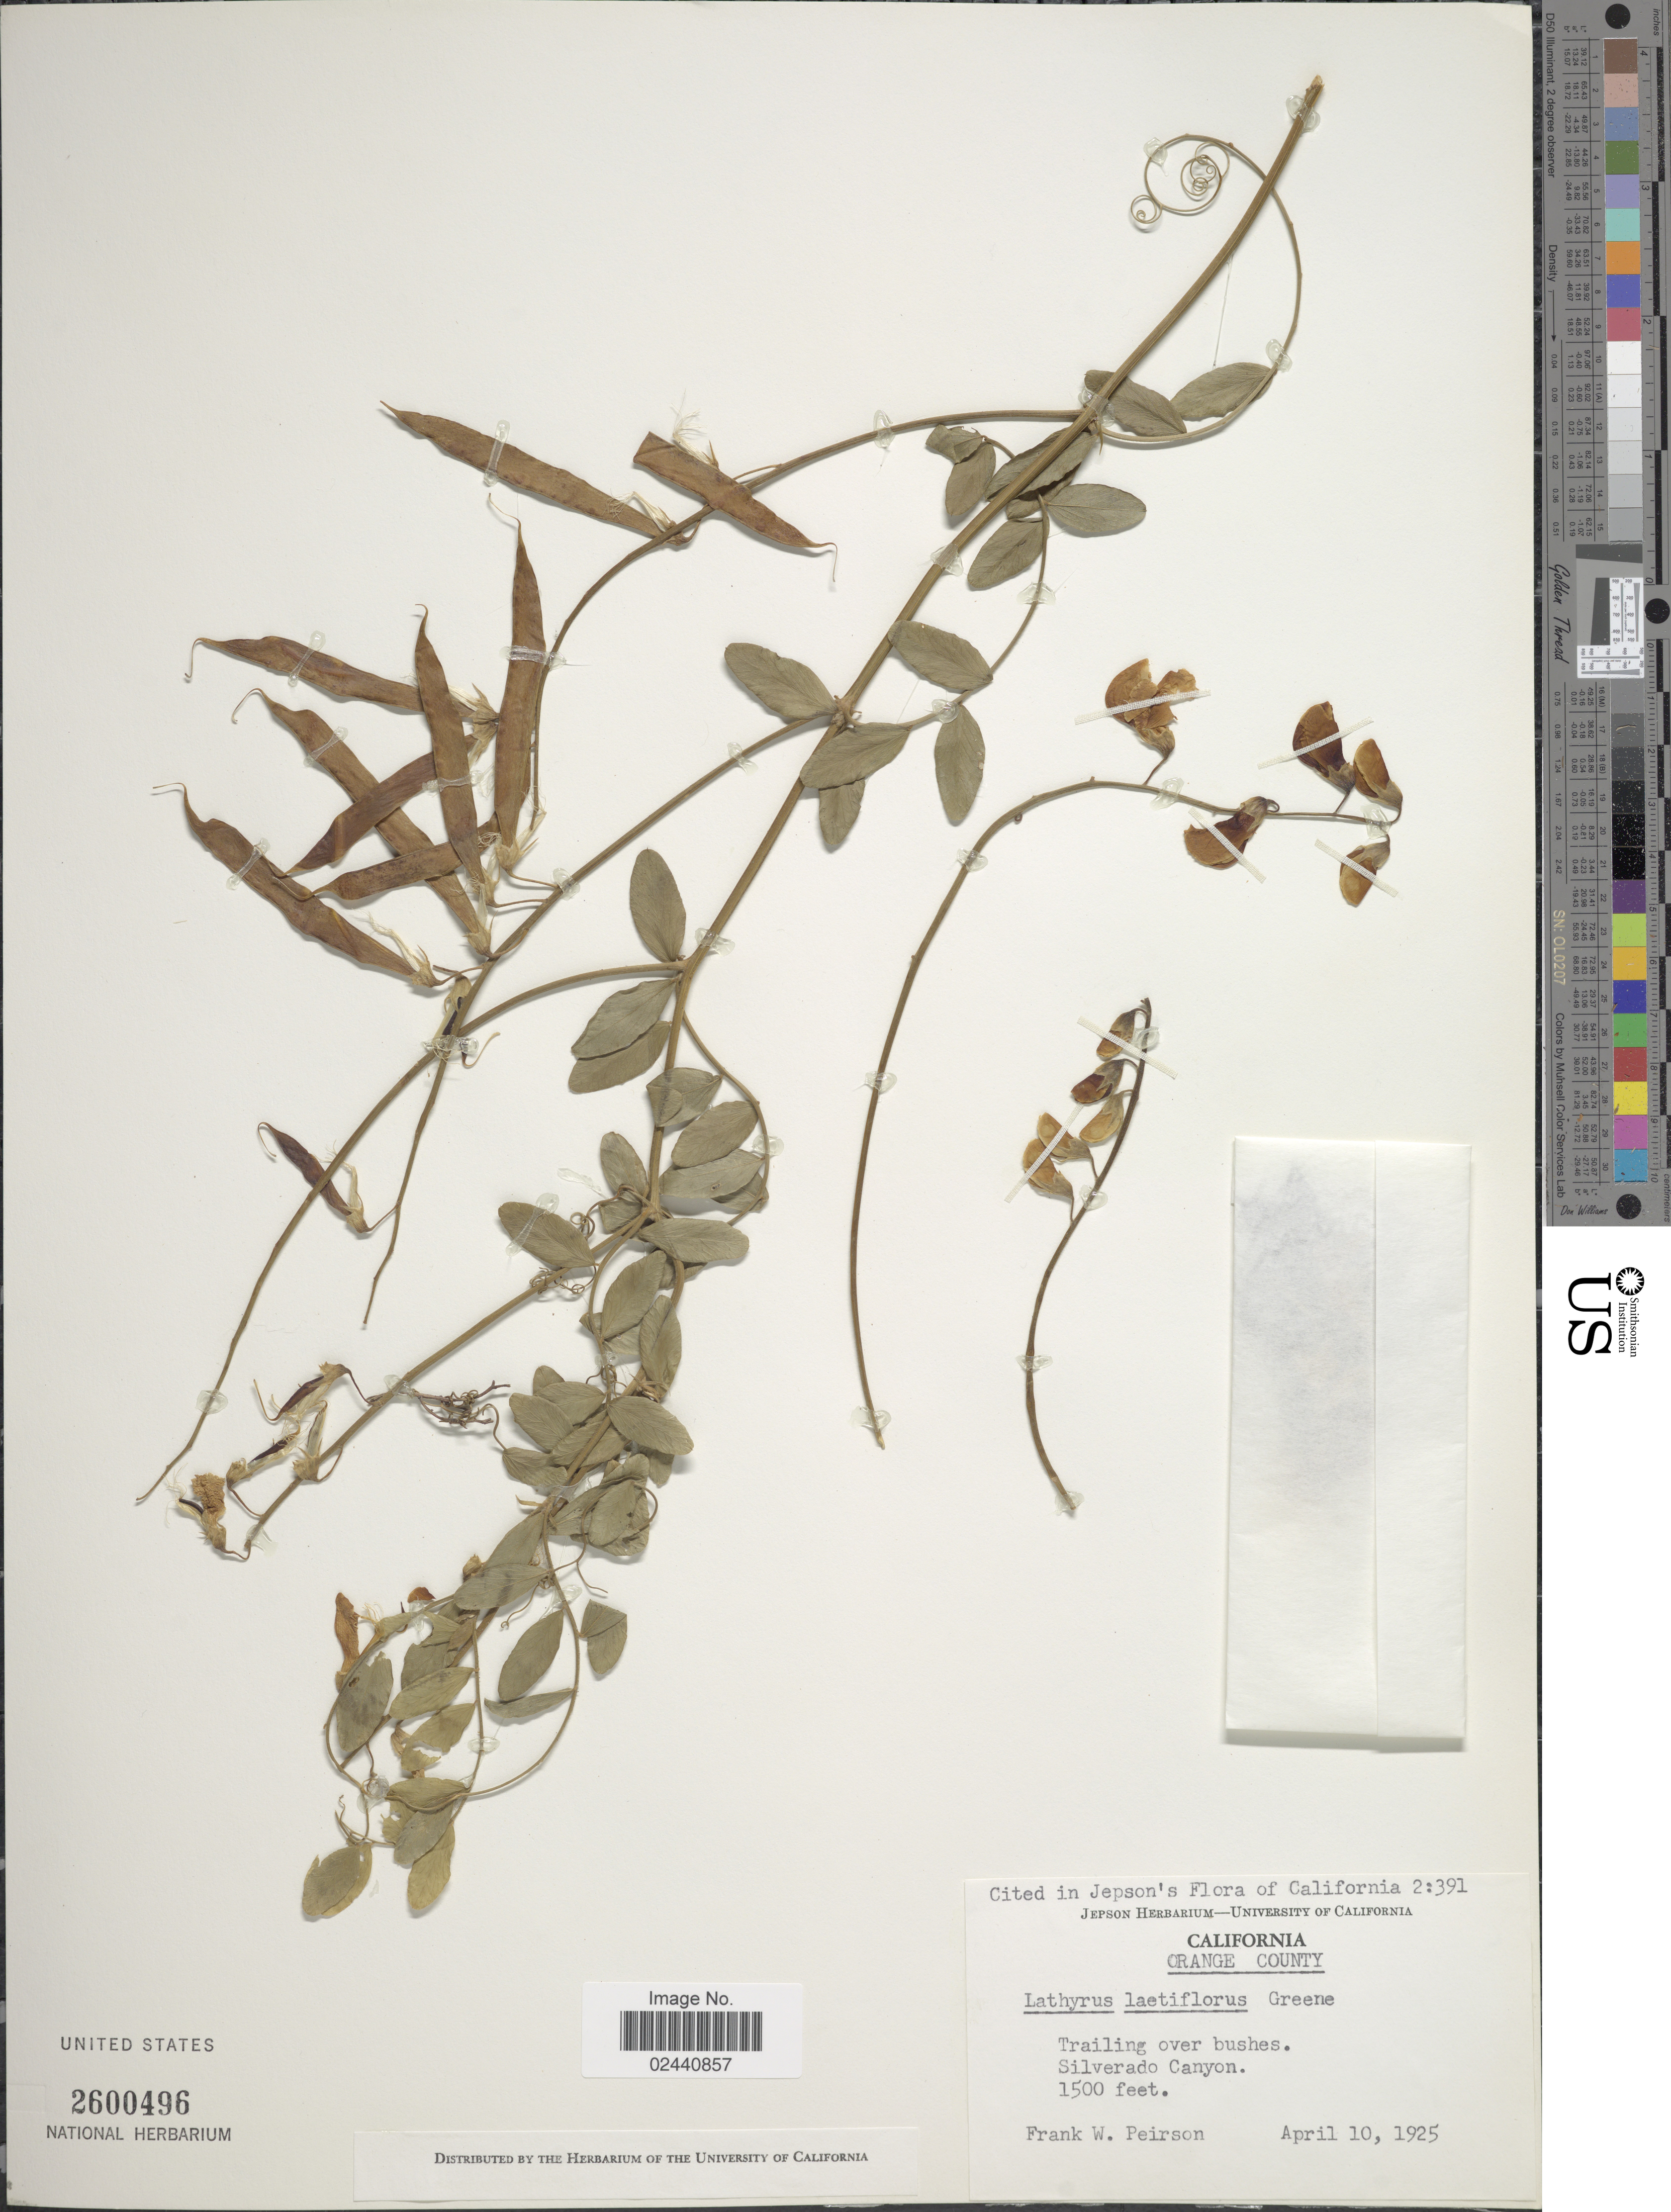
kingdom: Plantae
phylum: Tracheophyta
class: Magnoliopsida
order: Fabales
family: Fabaceae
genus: Lathyrus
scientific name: Lathyrus laetiflorus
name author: Greene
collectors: F. Peirson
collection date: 1925-04-10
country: United States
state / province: California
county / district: Orange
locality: Orange County, Silverado Canyon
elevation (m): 457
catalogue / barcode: US 2600496